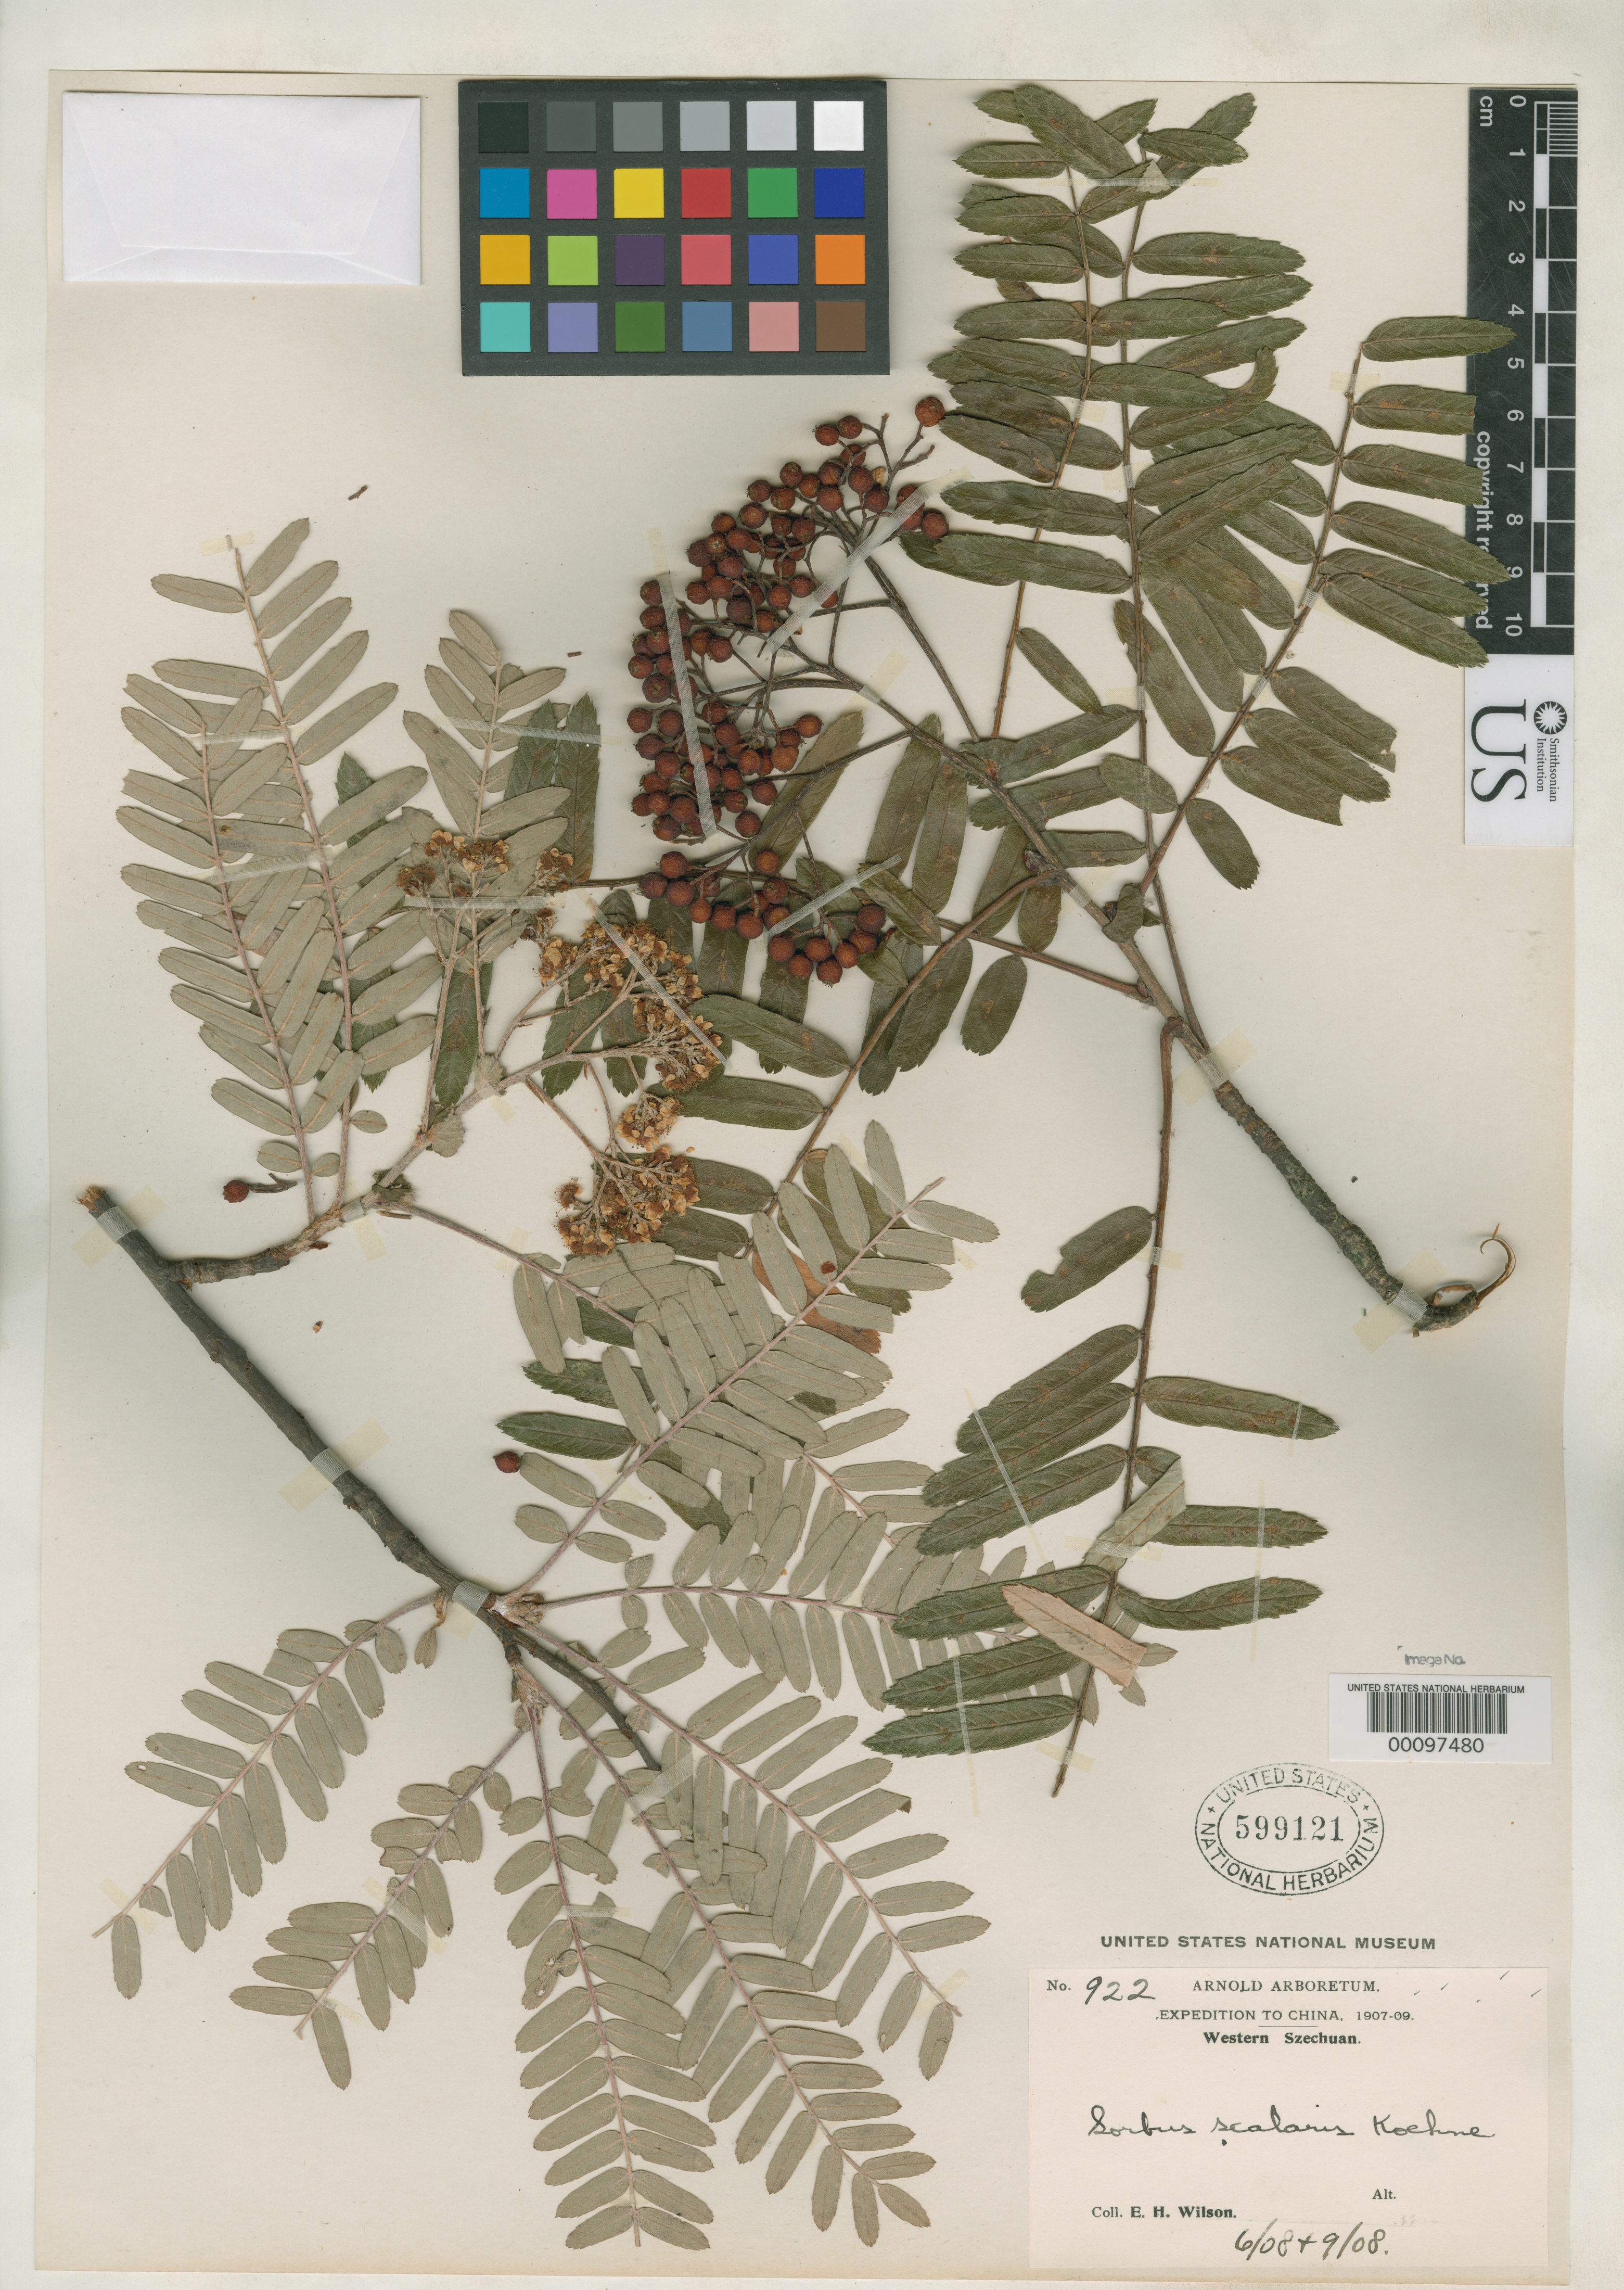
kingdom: Plantae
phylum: Tracheophyta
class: Magnoliopsida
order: Rosales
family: Rosaceae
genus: Sorbus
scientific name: Sorbus scalaris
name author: Koehne in Sarg.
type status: Isotype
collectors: E. H. Wilson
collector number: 922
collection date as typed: Jun 1908 to -- Oct 1908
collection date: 1908-06/1908-10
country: China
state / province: Sichuan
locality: Wa-shan.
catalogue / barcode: US 599121